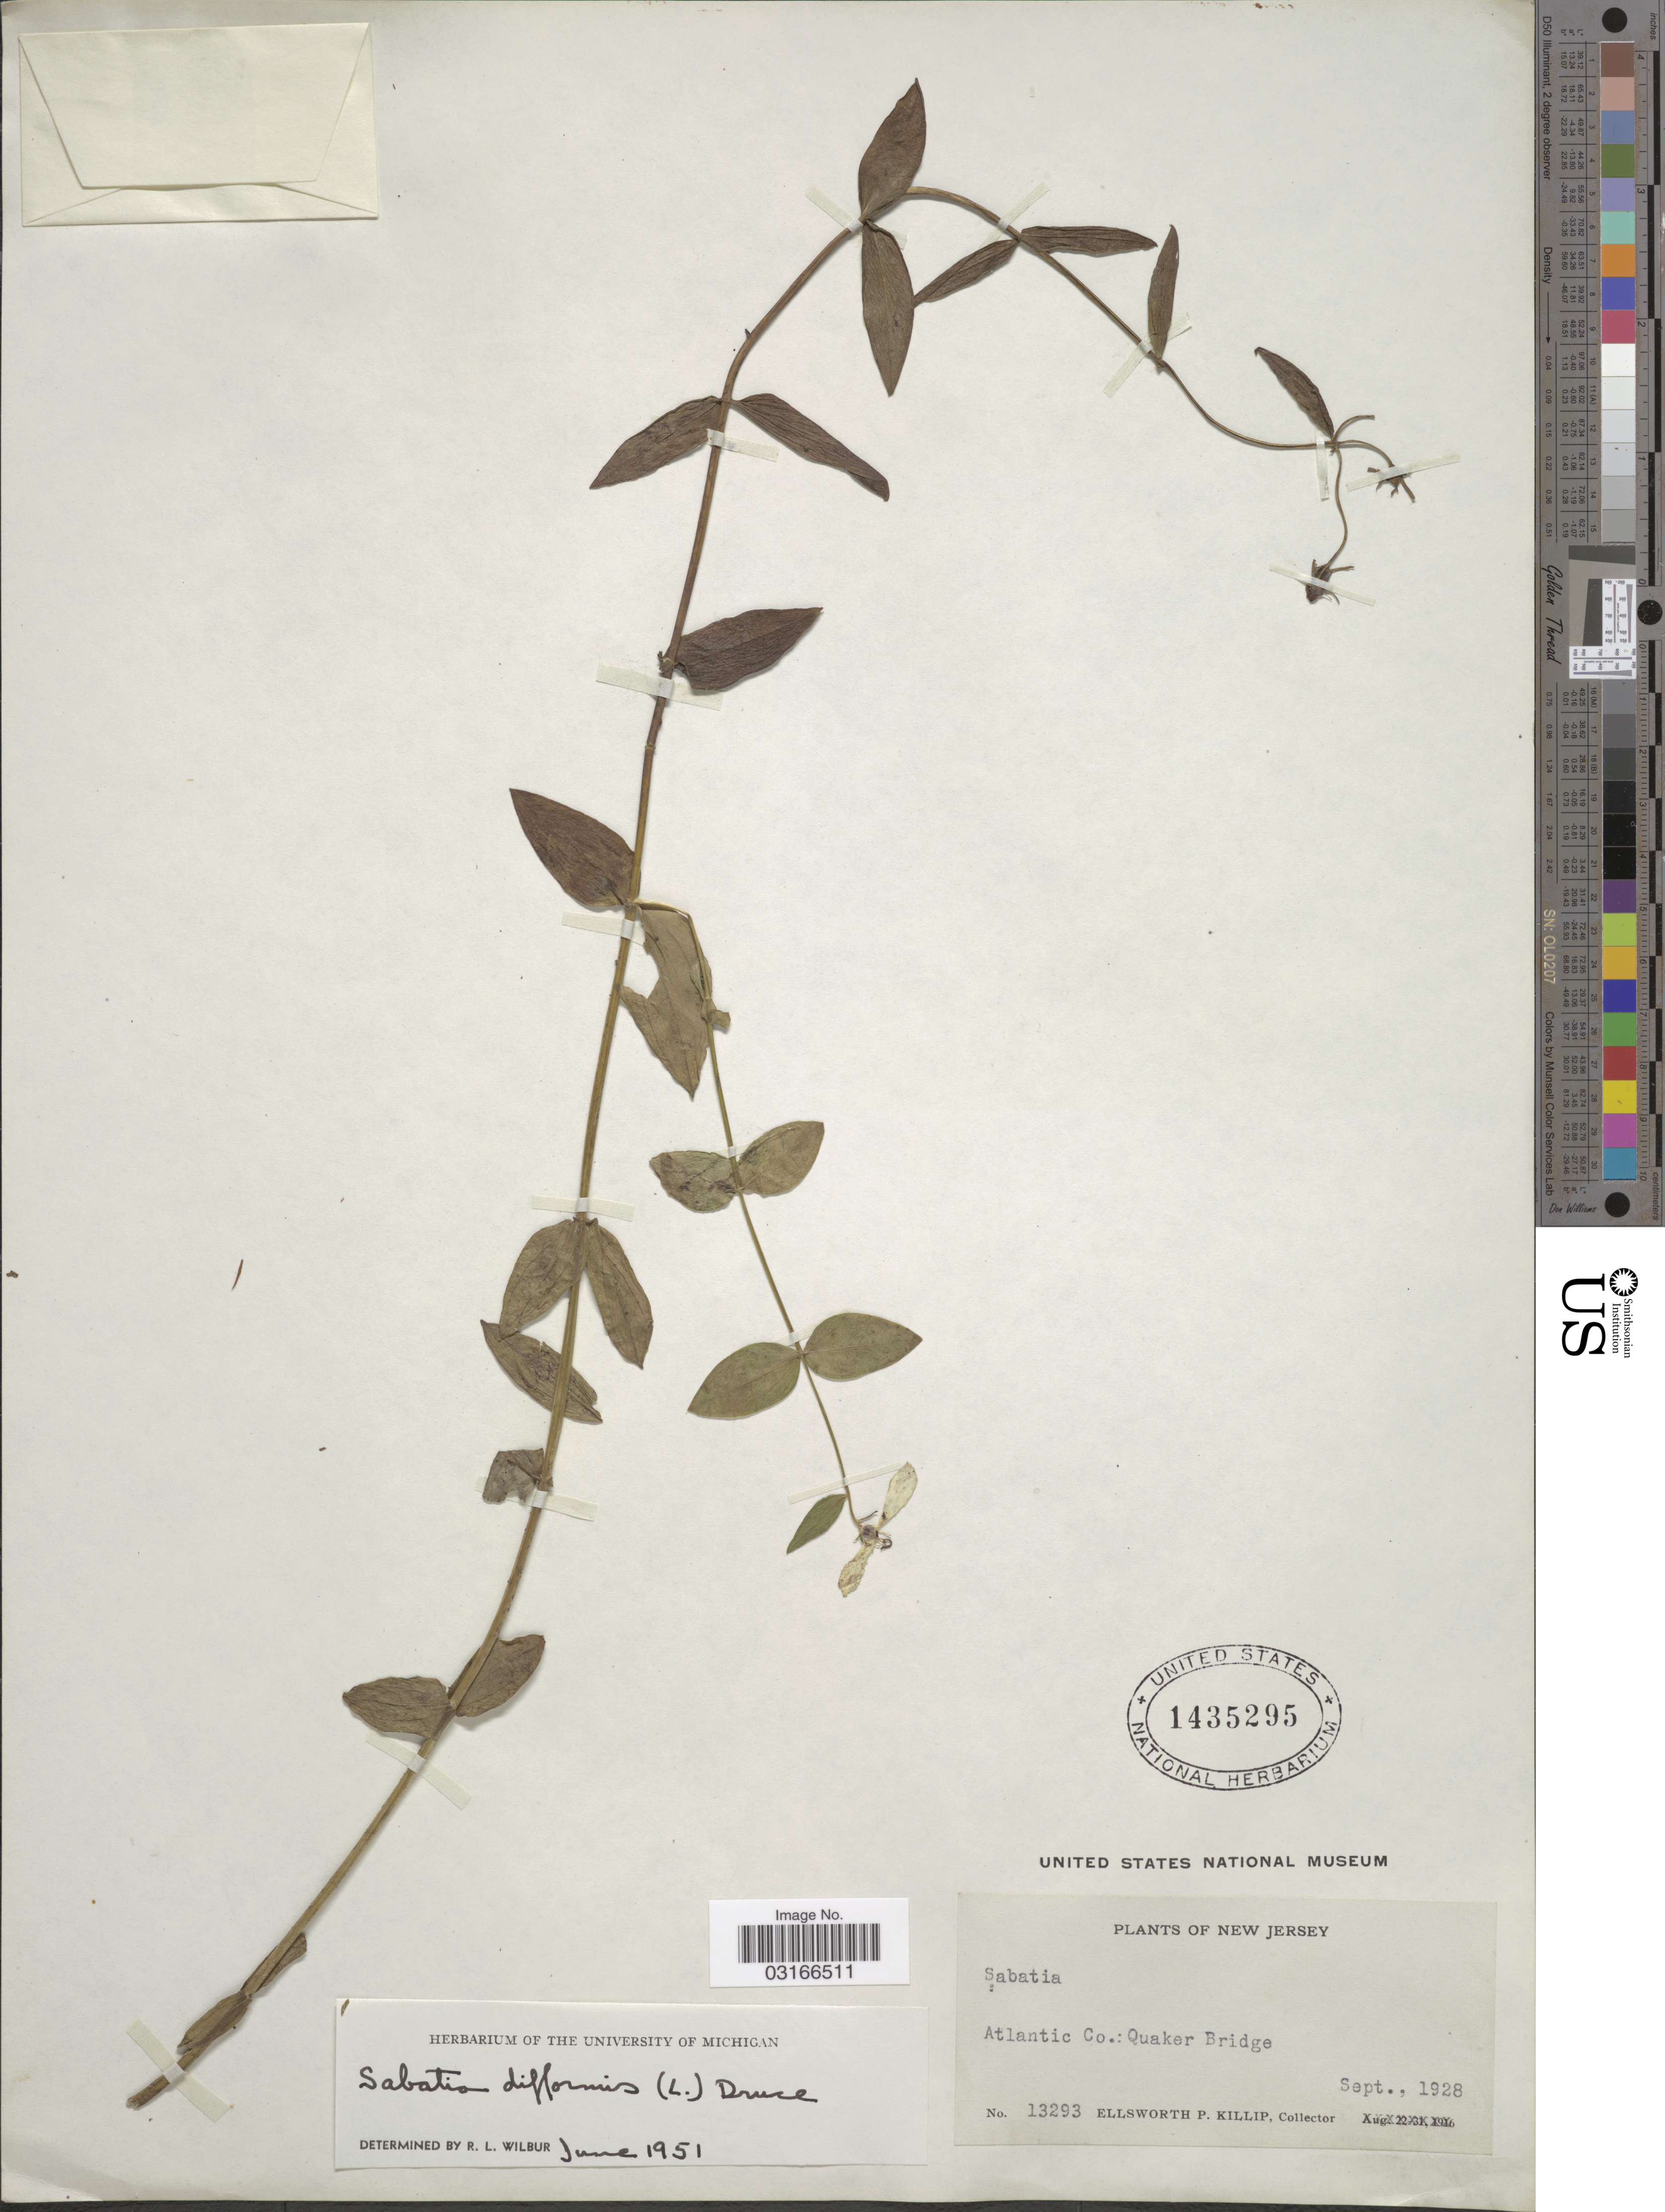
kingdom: Plantae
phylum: Tracheophyta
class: Magnoliopsida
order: Gentianales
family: Gentianaceae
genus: Sabatia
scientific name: Sabatia difformis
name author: (L.) Druce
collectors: E. P. Killip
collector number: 13293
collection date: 1928-09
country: United States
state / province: New Jersey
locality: Atlantic Co.: Quaker Bridge.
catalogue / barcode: US 1435295